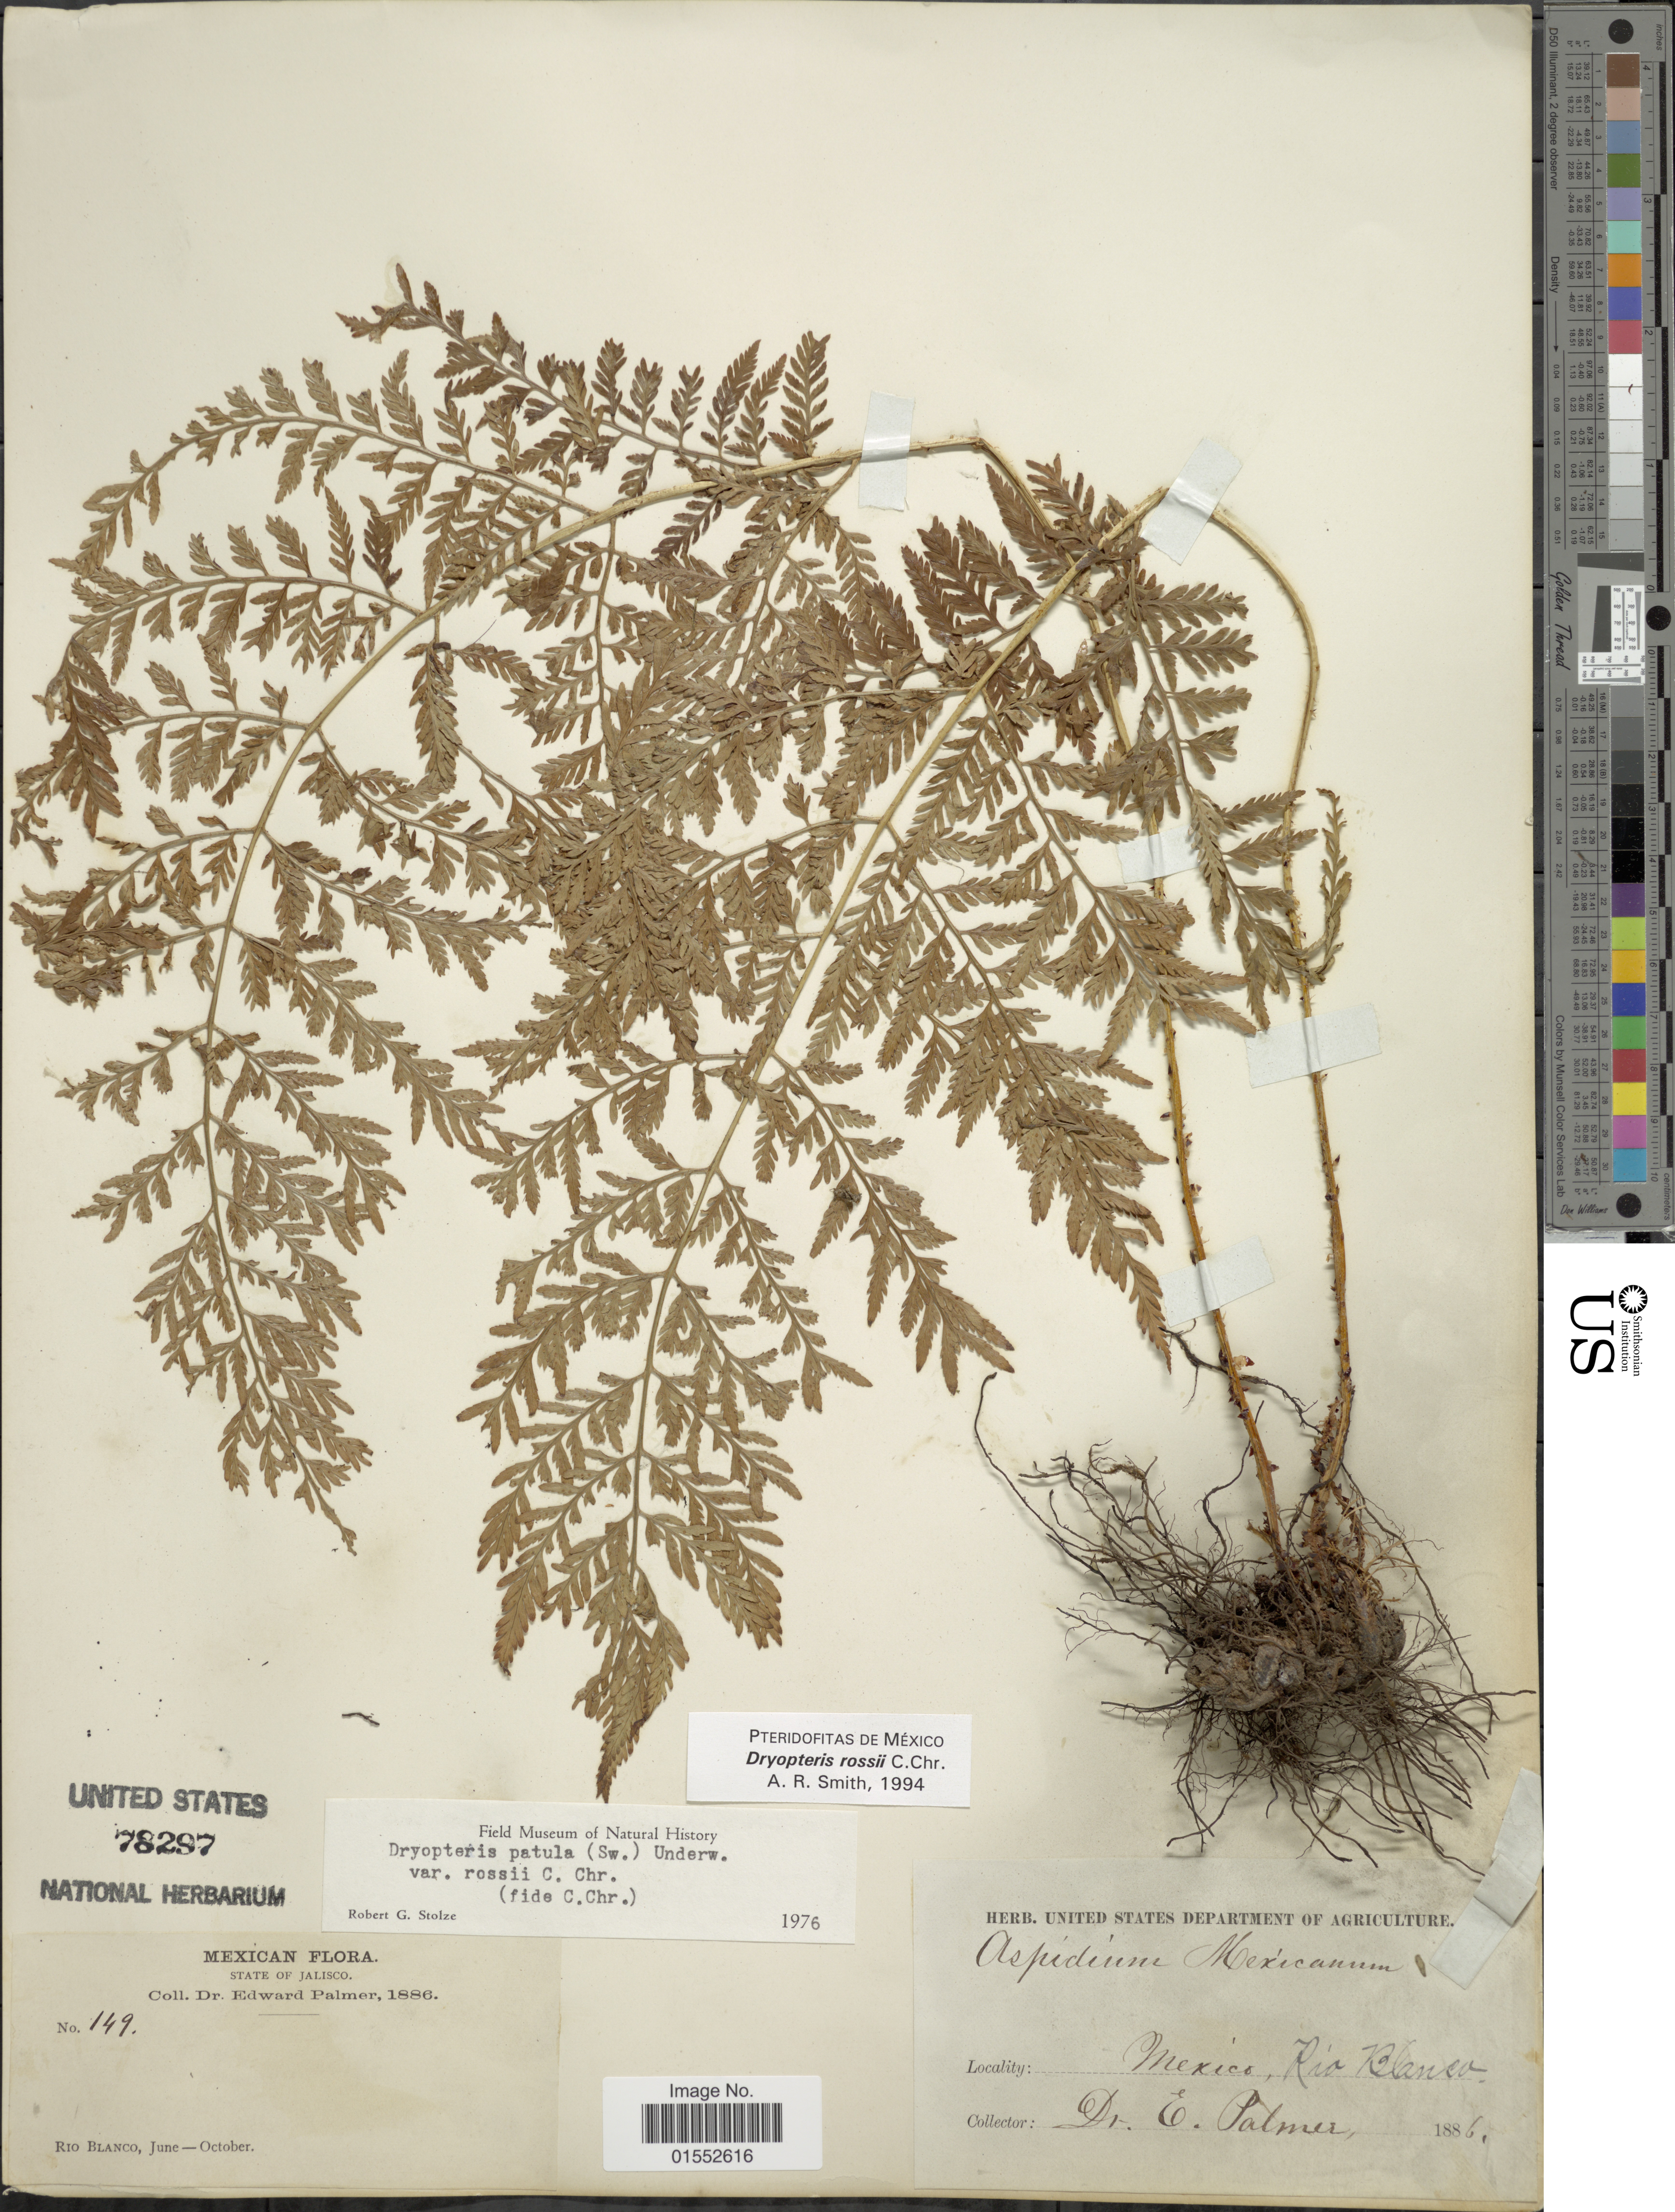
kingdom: Plantae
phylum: Tracheophyta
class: Polypodiopsida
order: Polypodiales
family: Dryopteridaceae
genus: Dryopteris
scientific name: Dryopteris rossii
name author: C. Chr.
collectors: E. Palmer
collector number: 149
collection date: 1886-06/1886-10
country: Mexico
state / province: Jalisco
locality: Rio Blanco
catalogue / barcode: US 78297